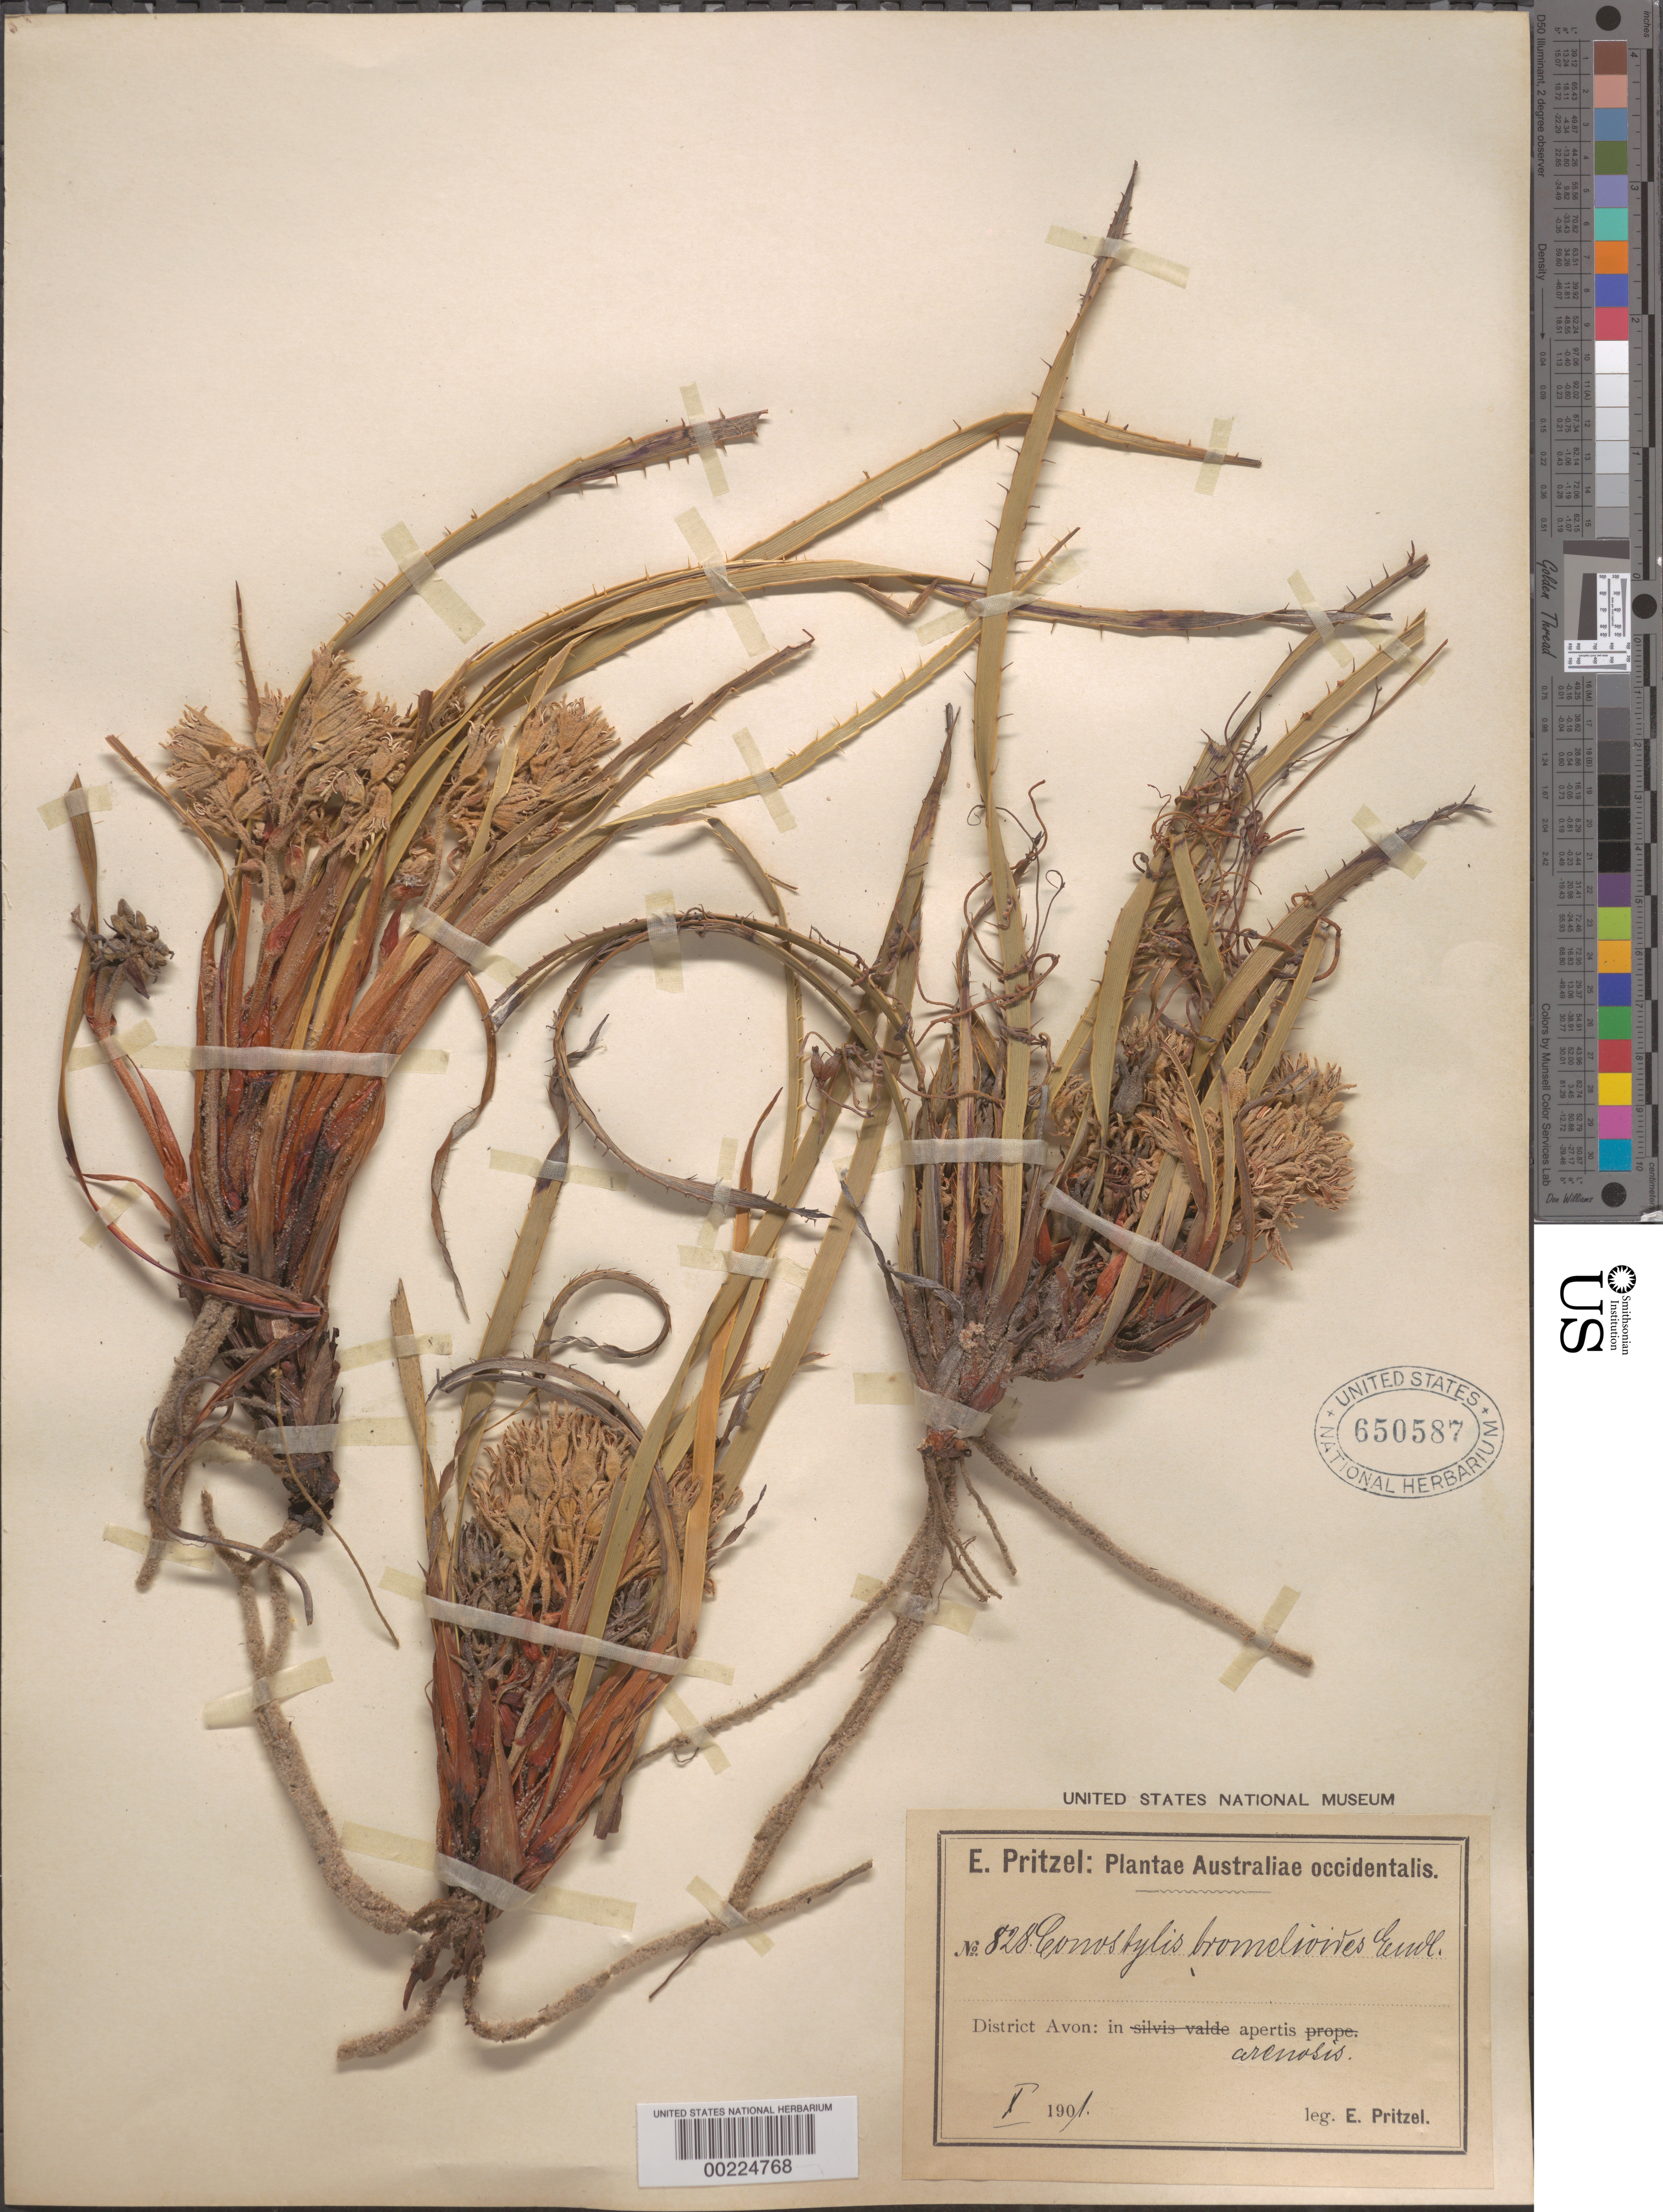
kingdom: Plantae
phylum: Tracheophyta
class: Liliopsida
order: Commelinales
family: Haemodoraceae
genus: Conostylis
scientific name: Conostylis bromelioides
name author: Endl.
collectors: E. G. Pritzel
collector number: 828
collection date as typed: Oct 1901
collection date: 1901-10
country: Australia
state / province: Western Australia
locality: Avon dist. (?)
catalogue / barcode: US 650587